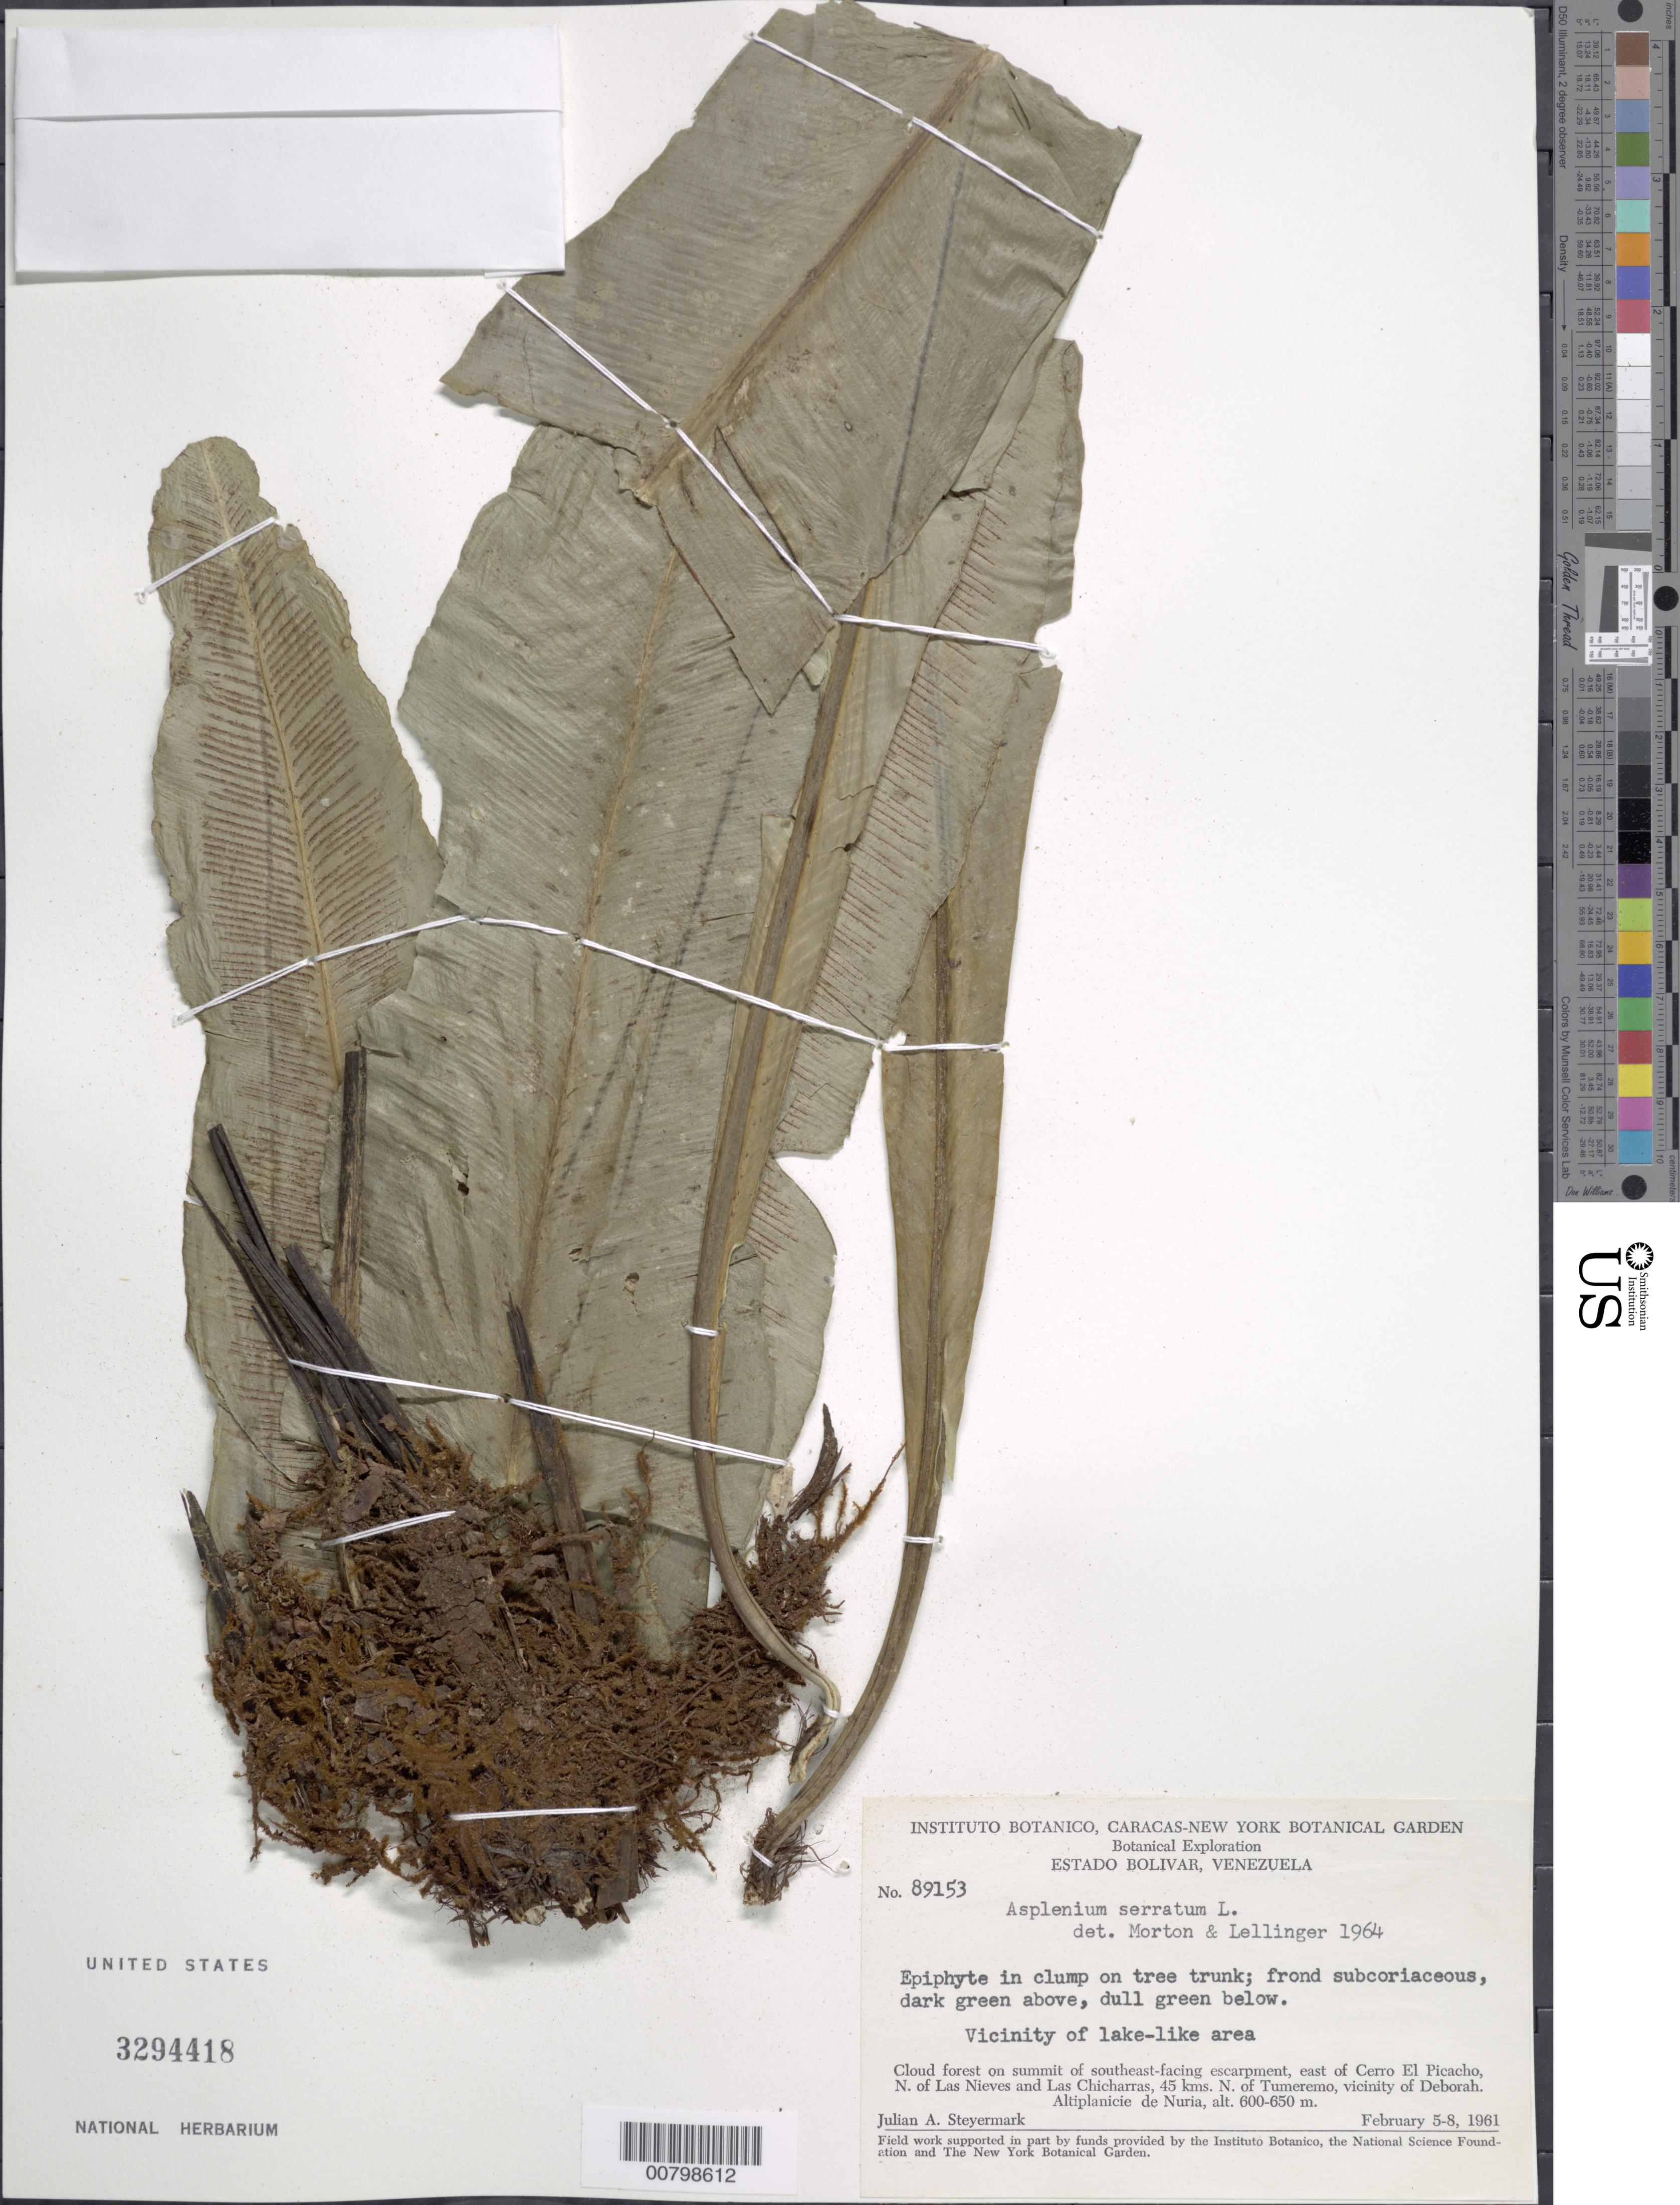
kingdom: Plantae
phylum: Tracheophyta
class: Polypodiopsida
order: Polypodiales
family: Aspleniaceae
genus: Asplenium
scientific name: Asplenium serratum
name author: L.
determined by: Morton, C. V.; Lellinger, D. B.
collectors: J. Steyermark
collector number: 89153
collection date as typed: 5-Feb-61 to 8-Feb-61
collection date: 1961-02-05/1961-02-08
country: Venezuela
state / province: Bolívar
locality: Cerro El Picacho, E of, N of Las Nieves & Las Chicharras, 45 km N of Tumeremo; vic of Deborah; Altiplanicie de Nuria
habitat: Cloud forest on summit of southeast-facing escarpment, vic. of lake-like area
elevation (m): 600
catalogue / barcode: US 3294418